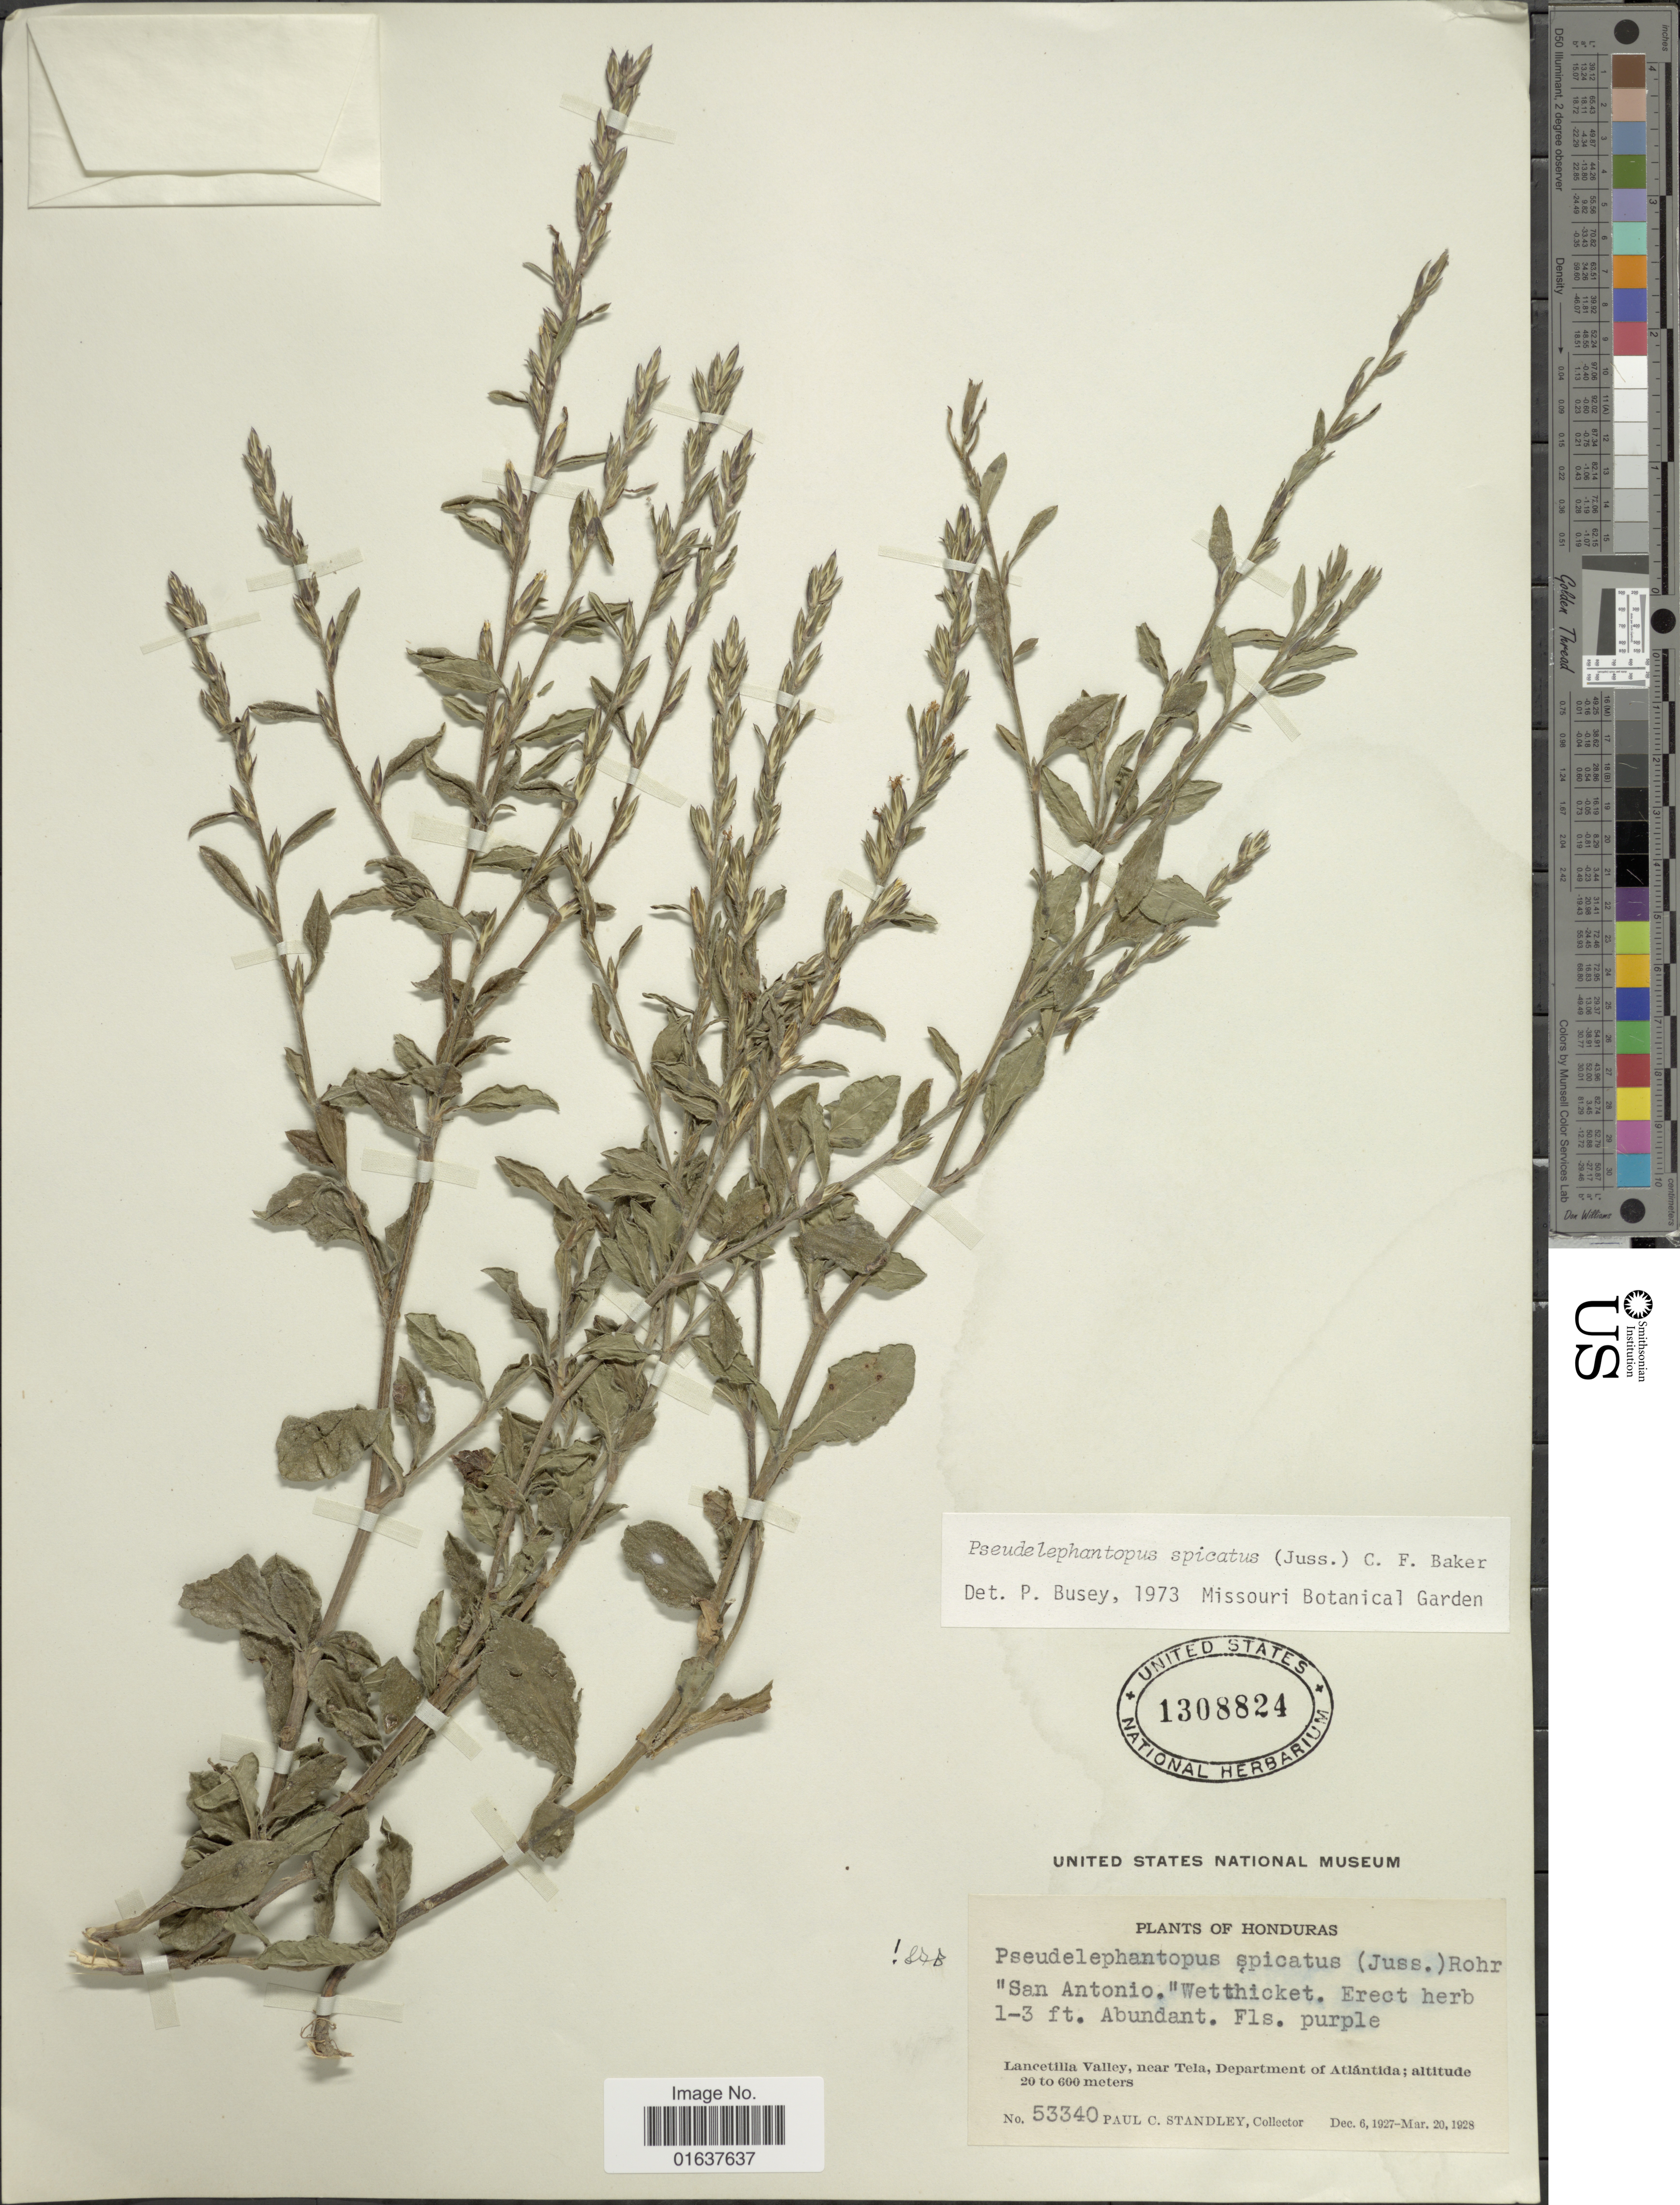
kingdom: Plantae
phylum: Tracheophyta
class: Magnoliopsida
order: Asterales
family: Asteraceae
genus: Pseudelephantopus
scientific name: Pseudelephantopus spicatus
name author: (Juss. ex Aubl.) C.F. Baker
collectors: P. C. Standley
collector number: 53340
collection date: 1928-03-20/1928-12-06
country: Honduras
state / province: Atlántida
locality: Lancetilla Valley, near Tela, department of Atlantida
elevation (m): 20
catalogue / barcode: US 1308824